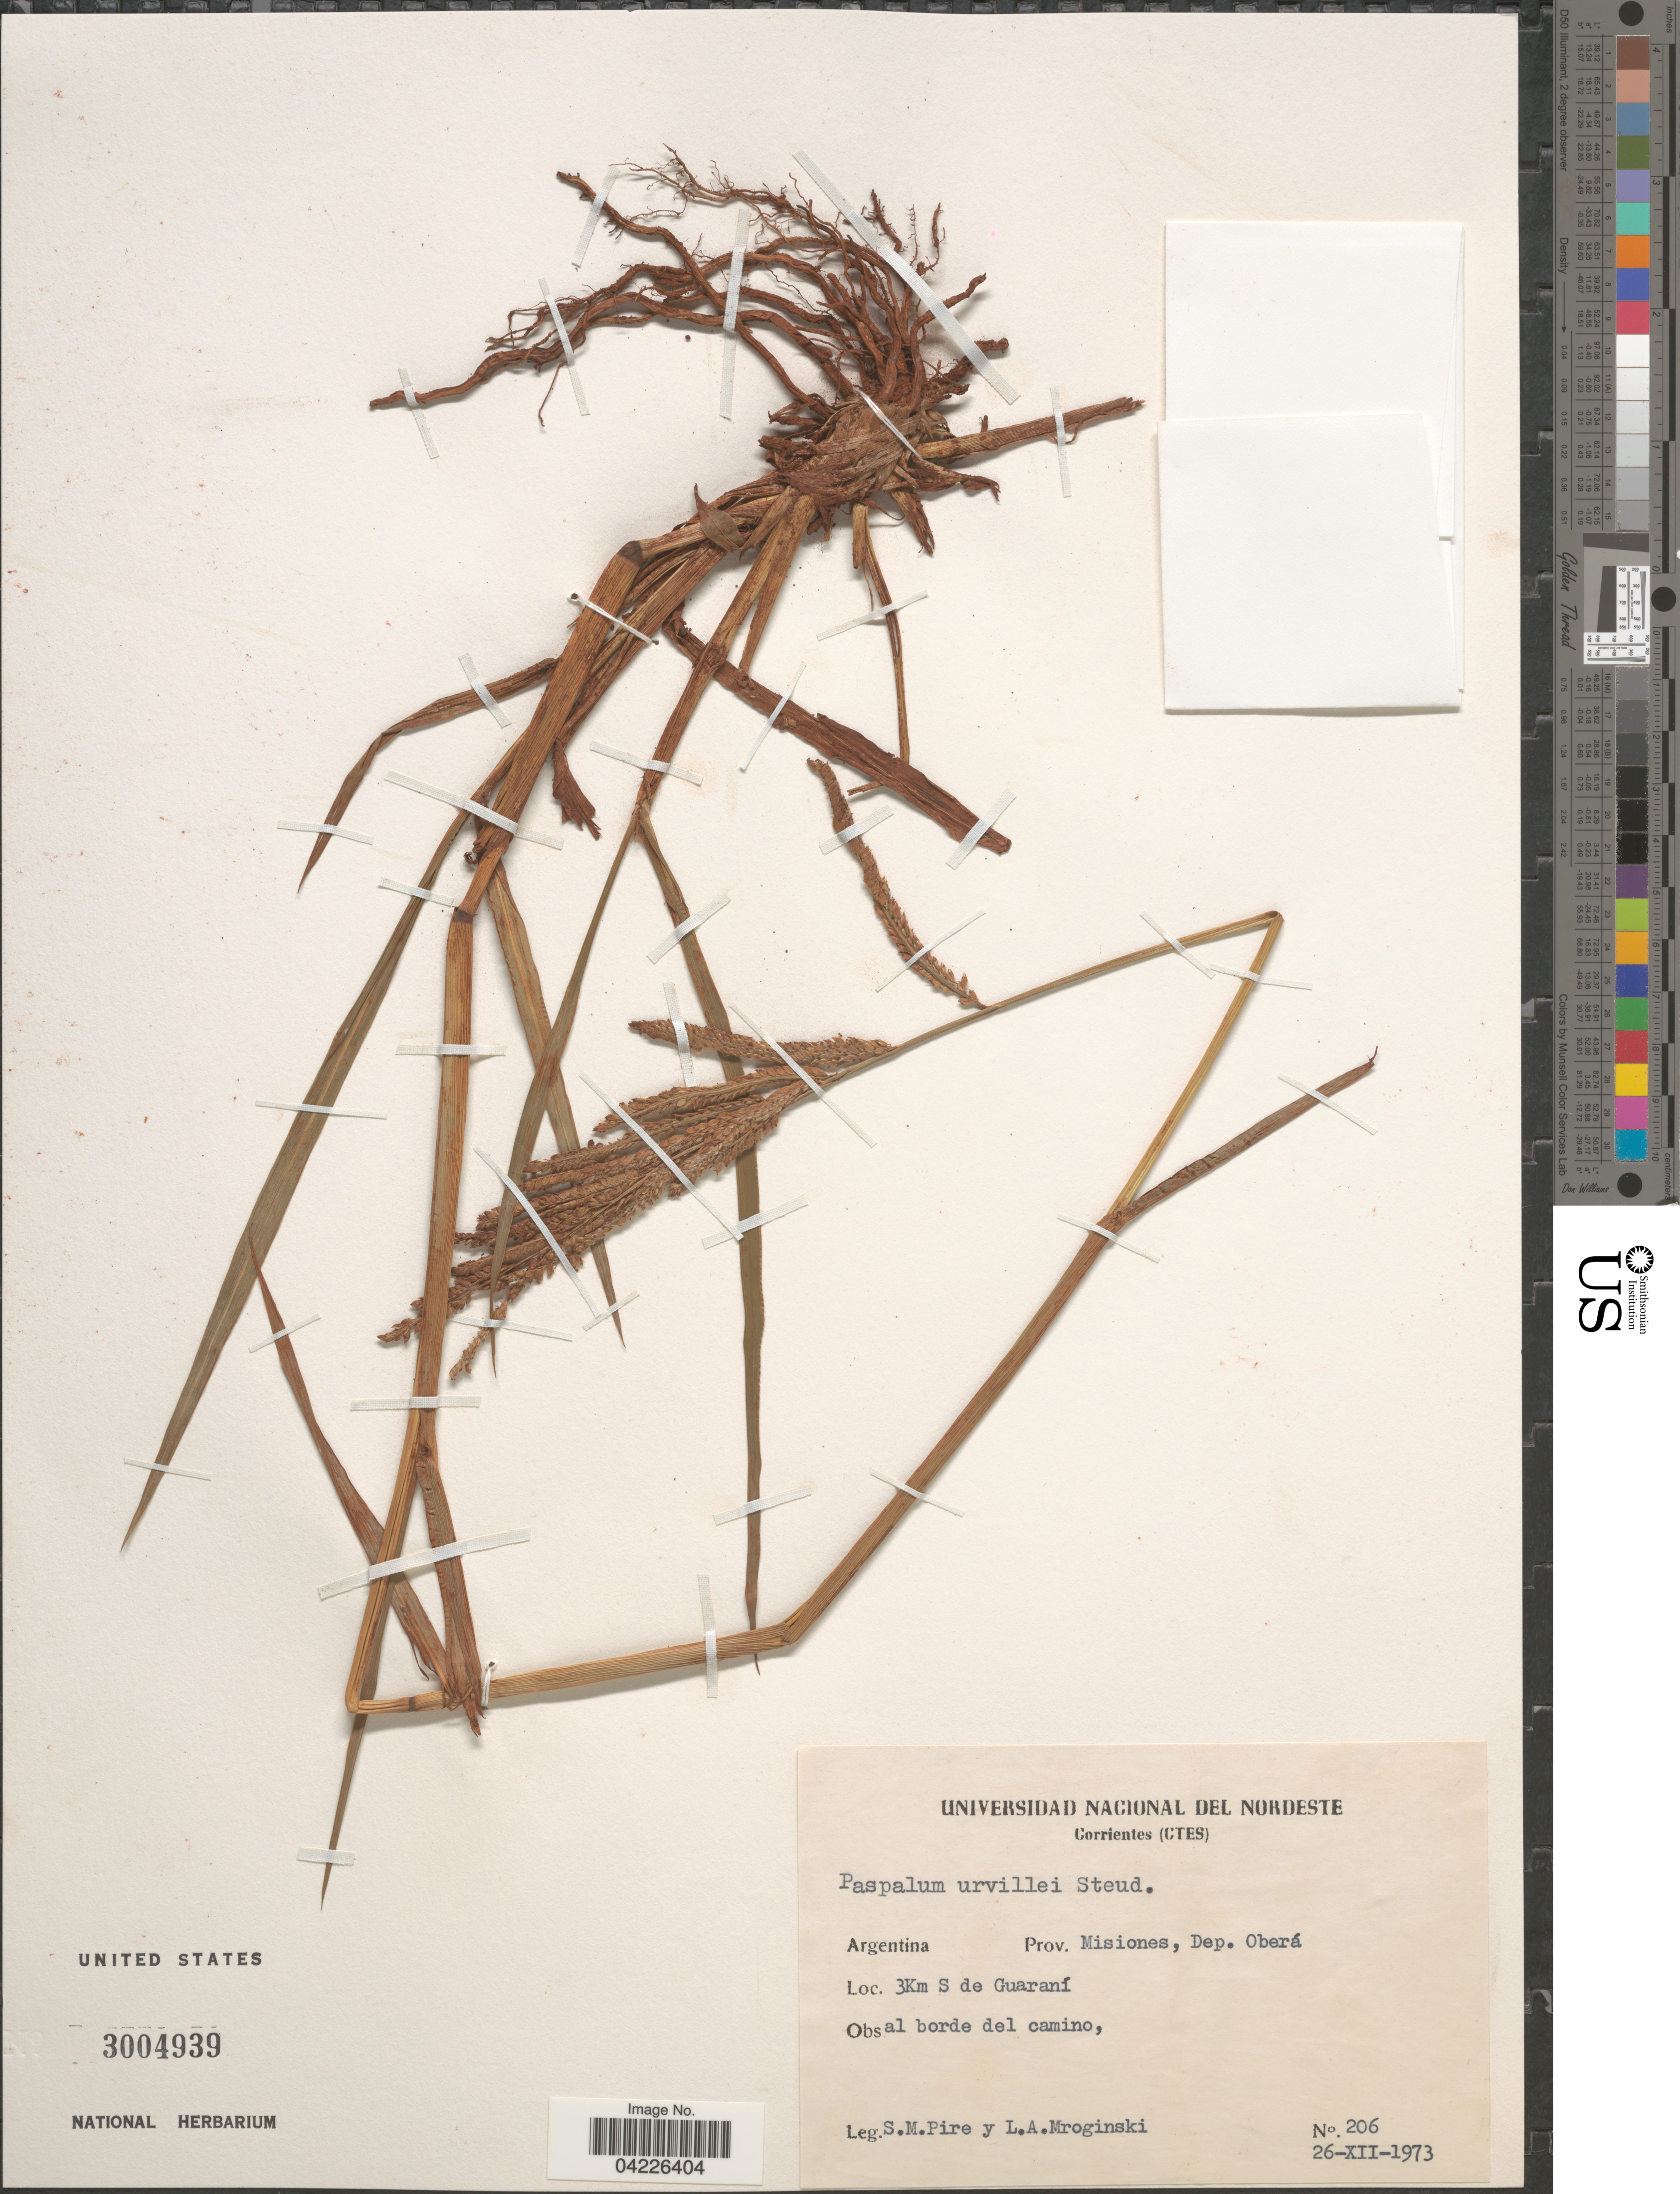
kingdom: Plantae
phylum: Tracheophyta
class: Liliopsida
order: Poales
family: Poaceae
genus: Paspalum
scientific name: Paspalum urvillei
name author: Steud.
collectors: S. Pire & L. Mroginski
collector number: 206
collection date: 1973-12-26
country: Argentina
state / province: Misiones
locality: Dep. Oberá. 3Km S de Guaraní.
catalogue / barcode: US 3004939